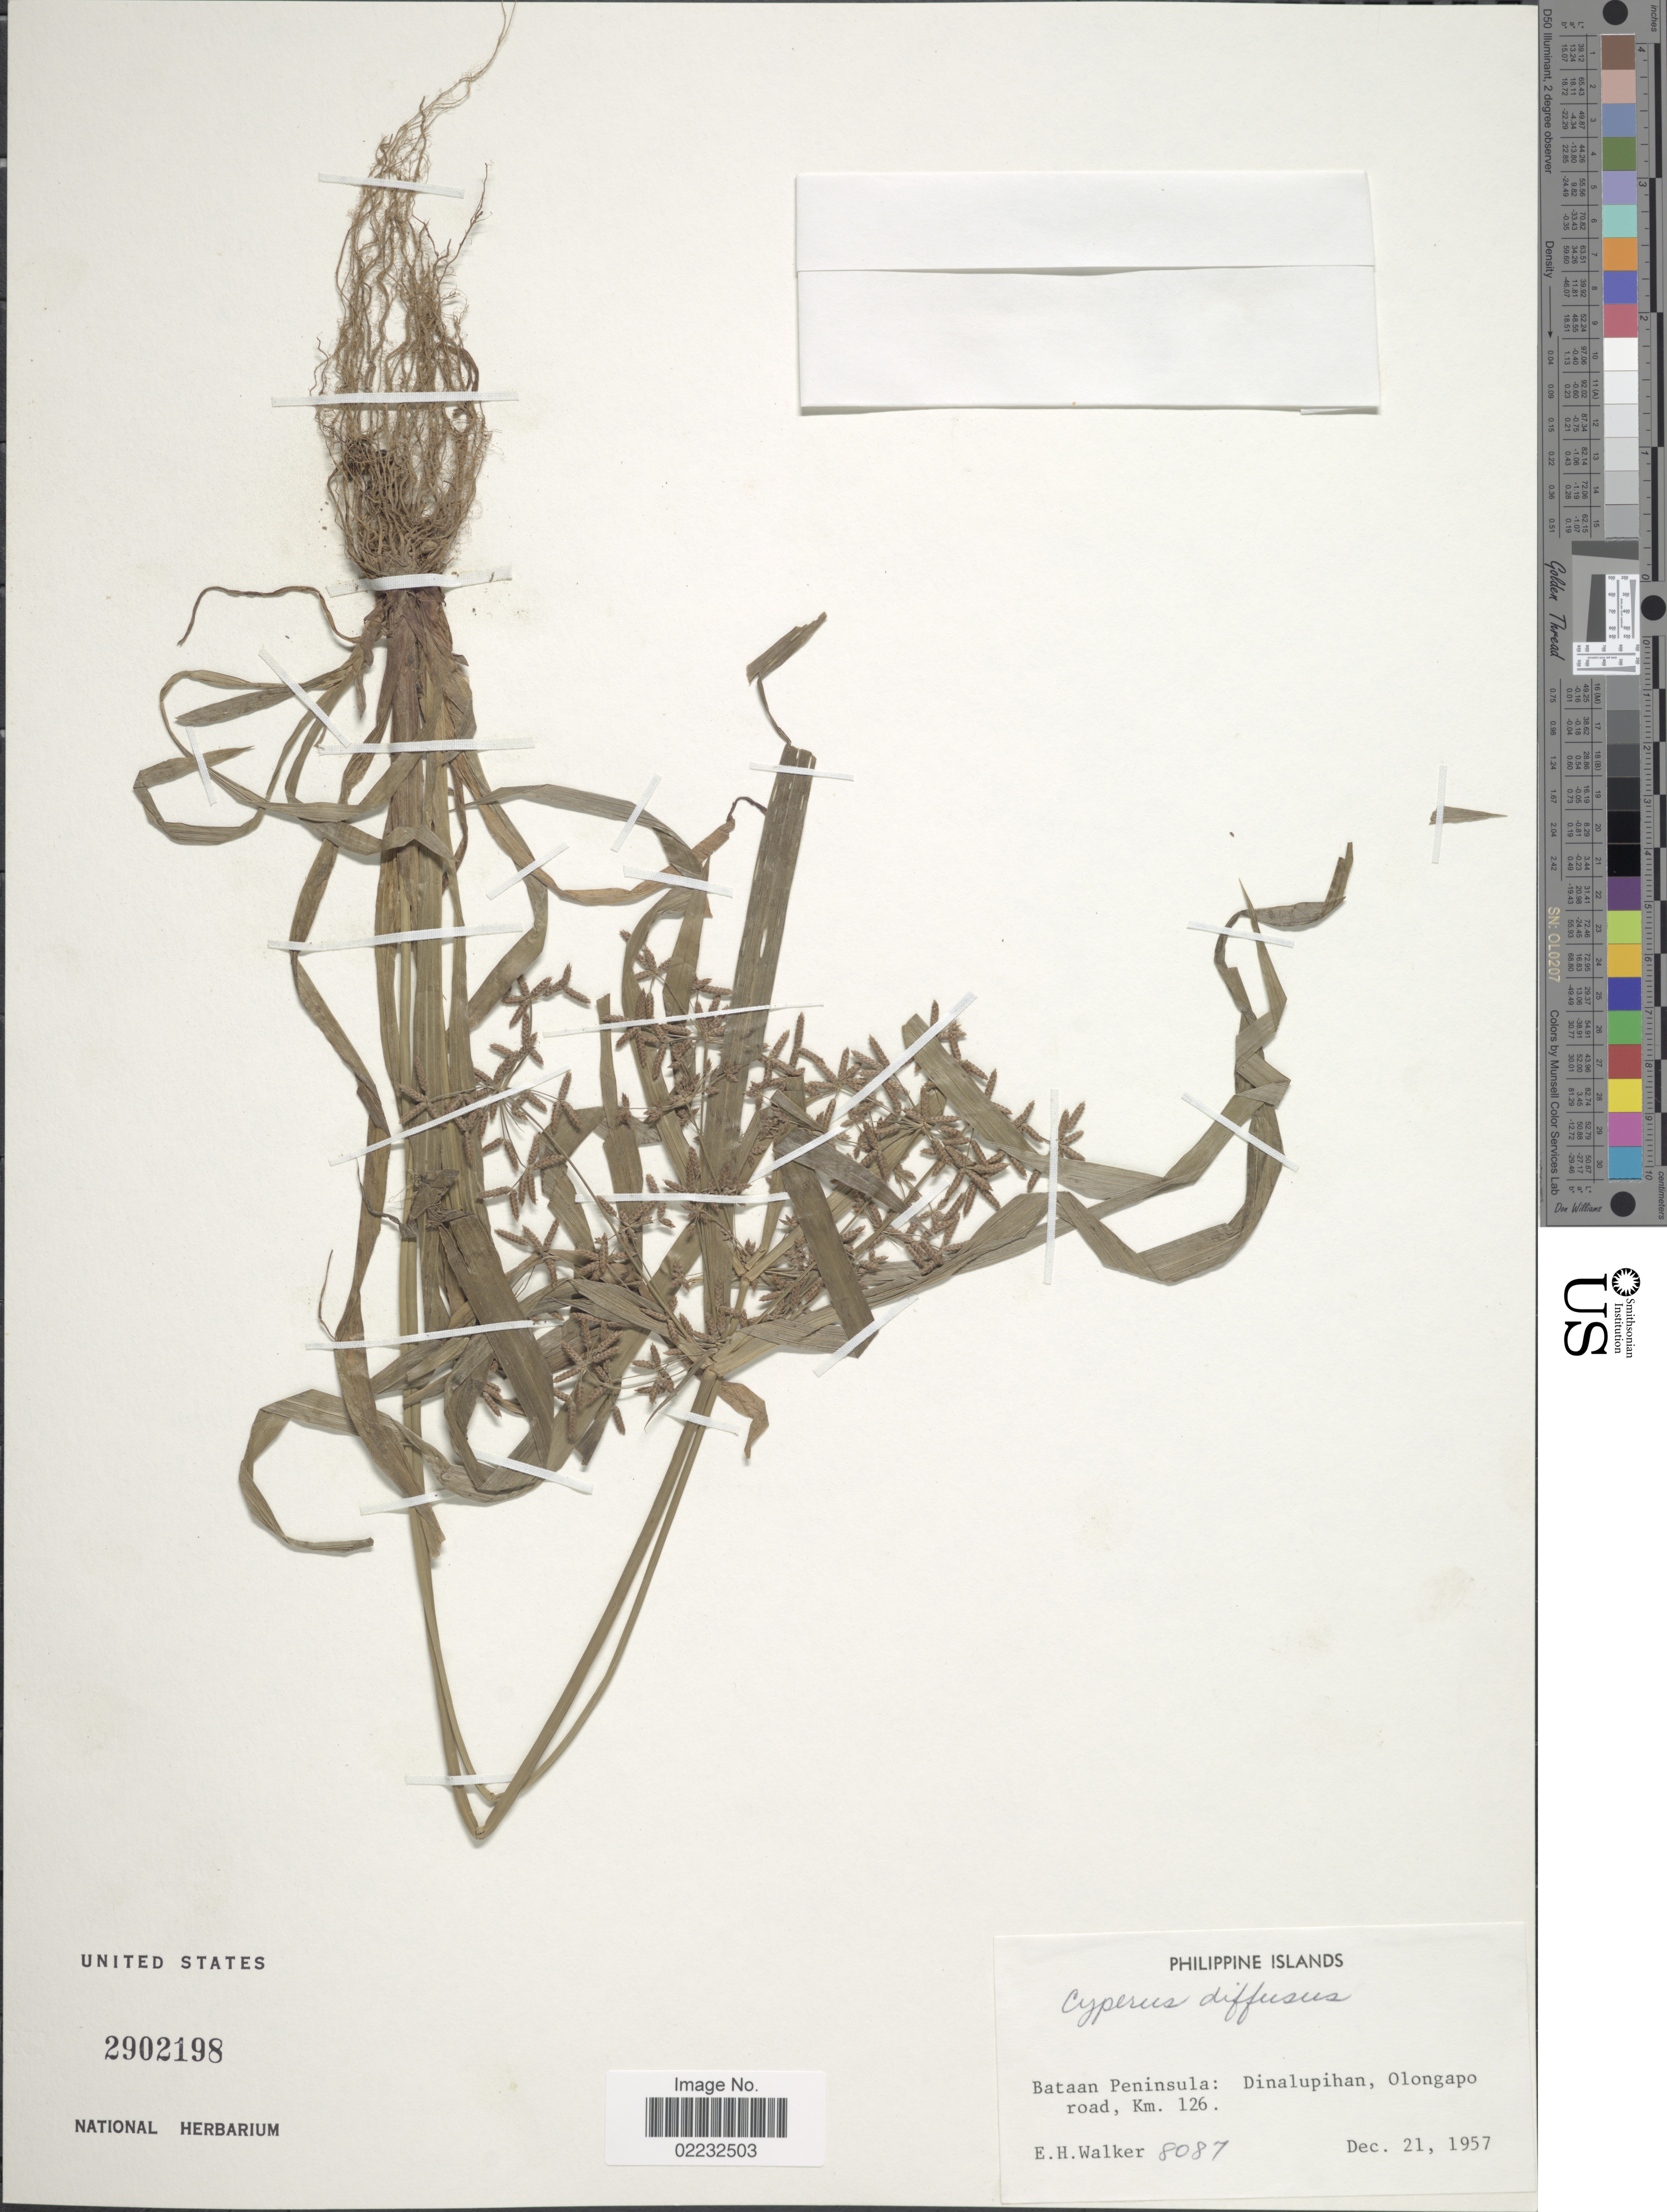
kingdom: Plantae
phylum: Tracheophyta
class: Liliopsida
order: Poales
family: Cyperaceae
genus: Cyperus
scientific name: Cyperus diffusus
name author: Vahl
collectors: E. H. Walker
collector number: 8087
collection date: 1957-12-21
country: Philippines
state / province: Central Luzon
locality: Bataan Peninsula: Dinalupihan, Olongapo road, Km. 126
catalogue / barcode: US 2902198